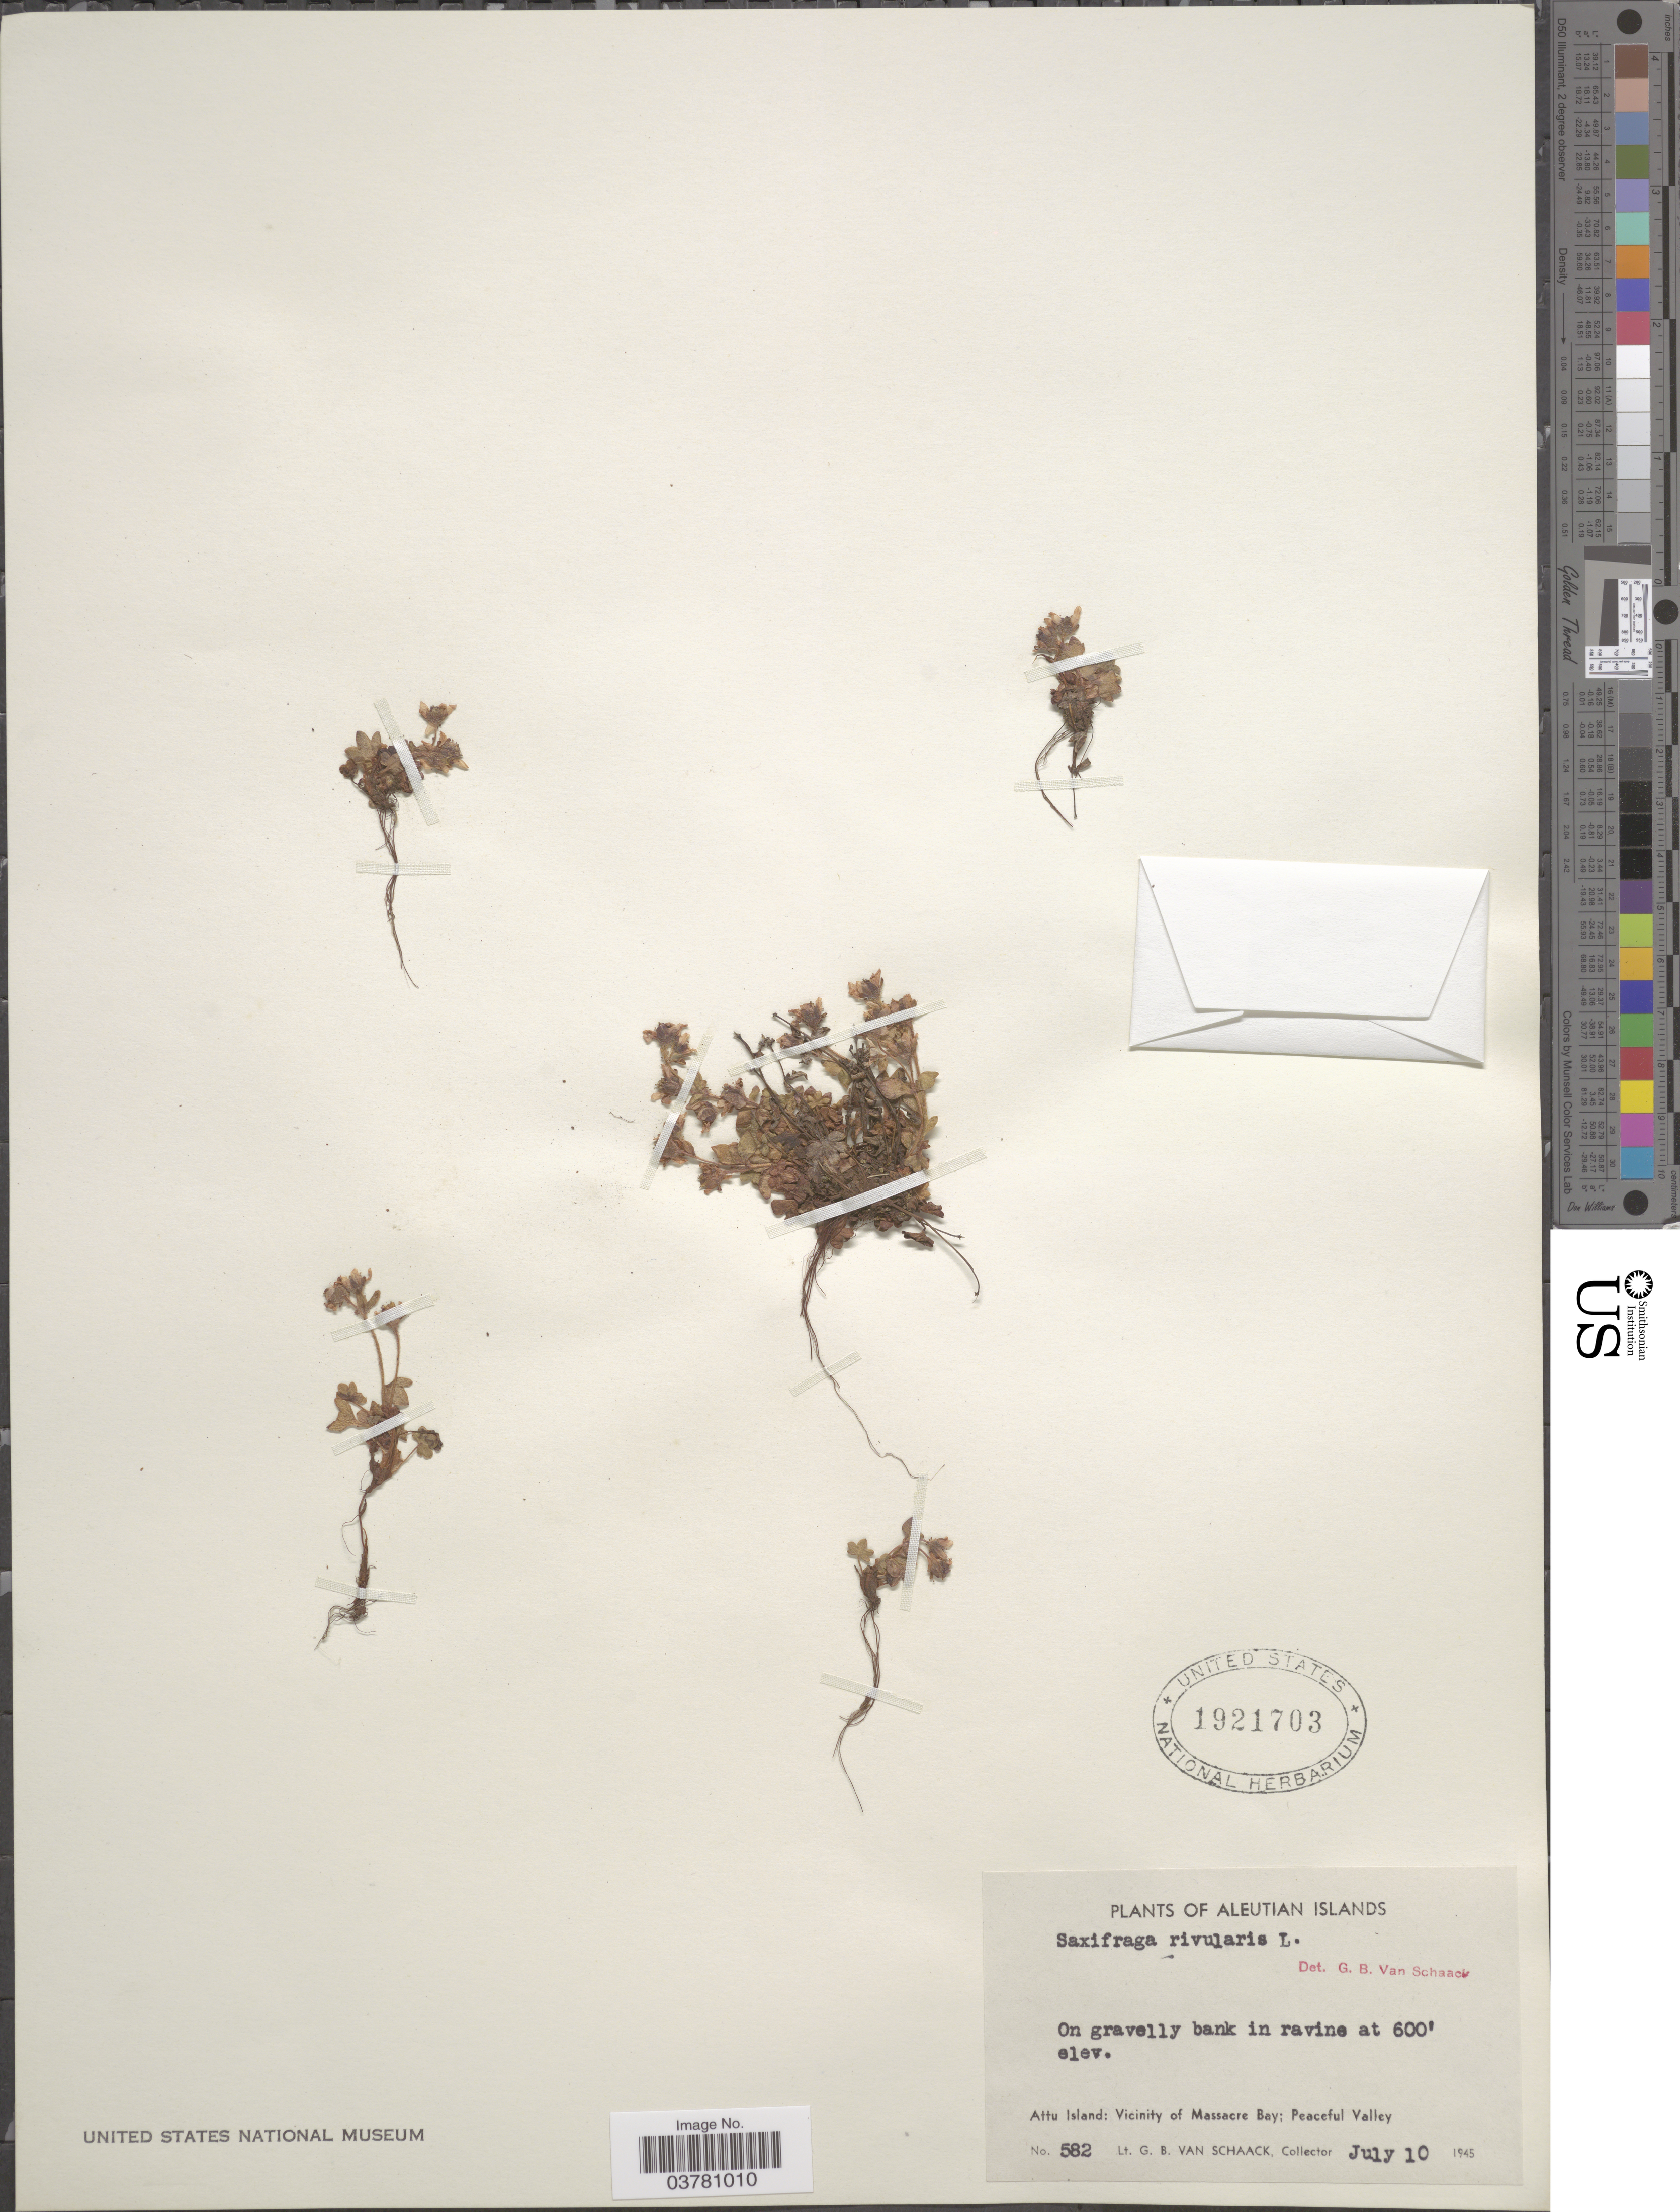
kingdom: Plantae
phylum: Tracheophyta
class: Magnoliopsida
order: Saxifragales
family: Saxifragaceae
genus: Saxifraga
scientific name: Saxifraga rivularis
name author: L.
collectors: G. Van Schaack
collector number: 582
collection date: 1945-07-10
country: United States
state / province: Alaska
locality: Aleutian Islands. On gravelly bank in ravine. Attu Island: Vicinity of Massacre Bay; Peaceful Valley.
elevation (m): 183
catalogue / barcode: US 1921703